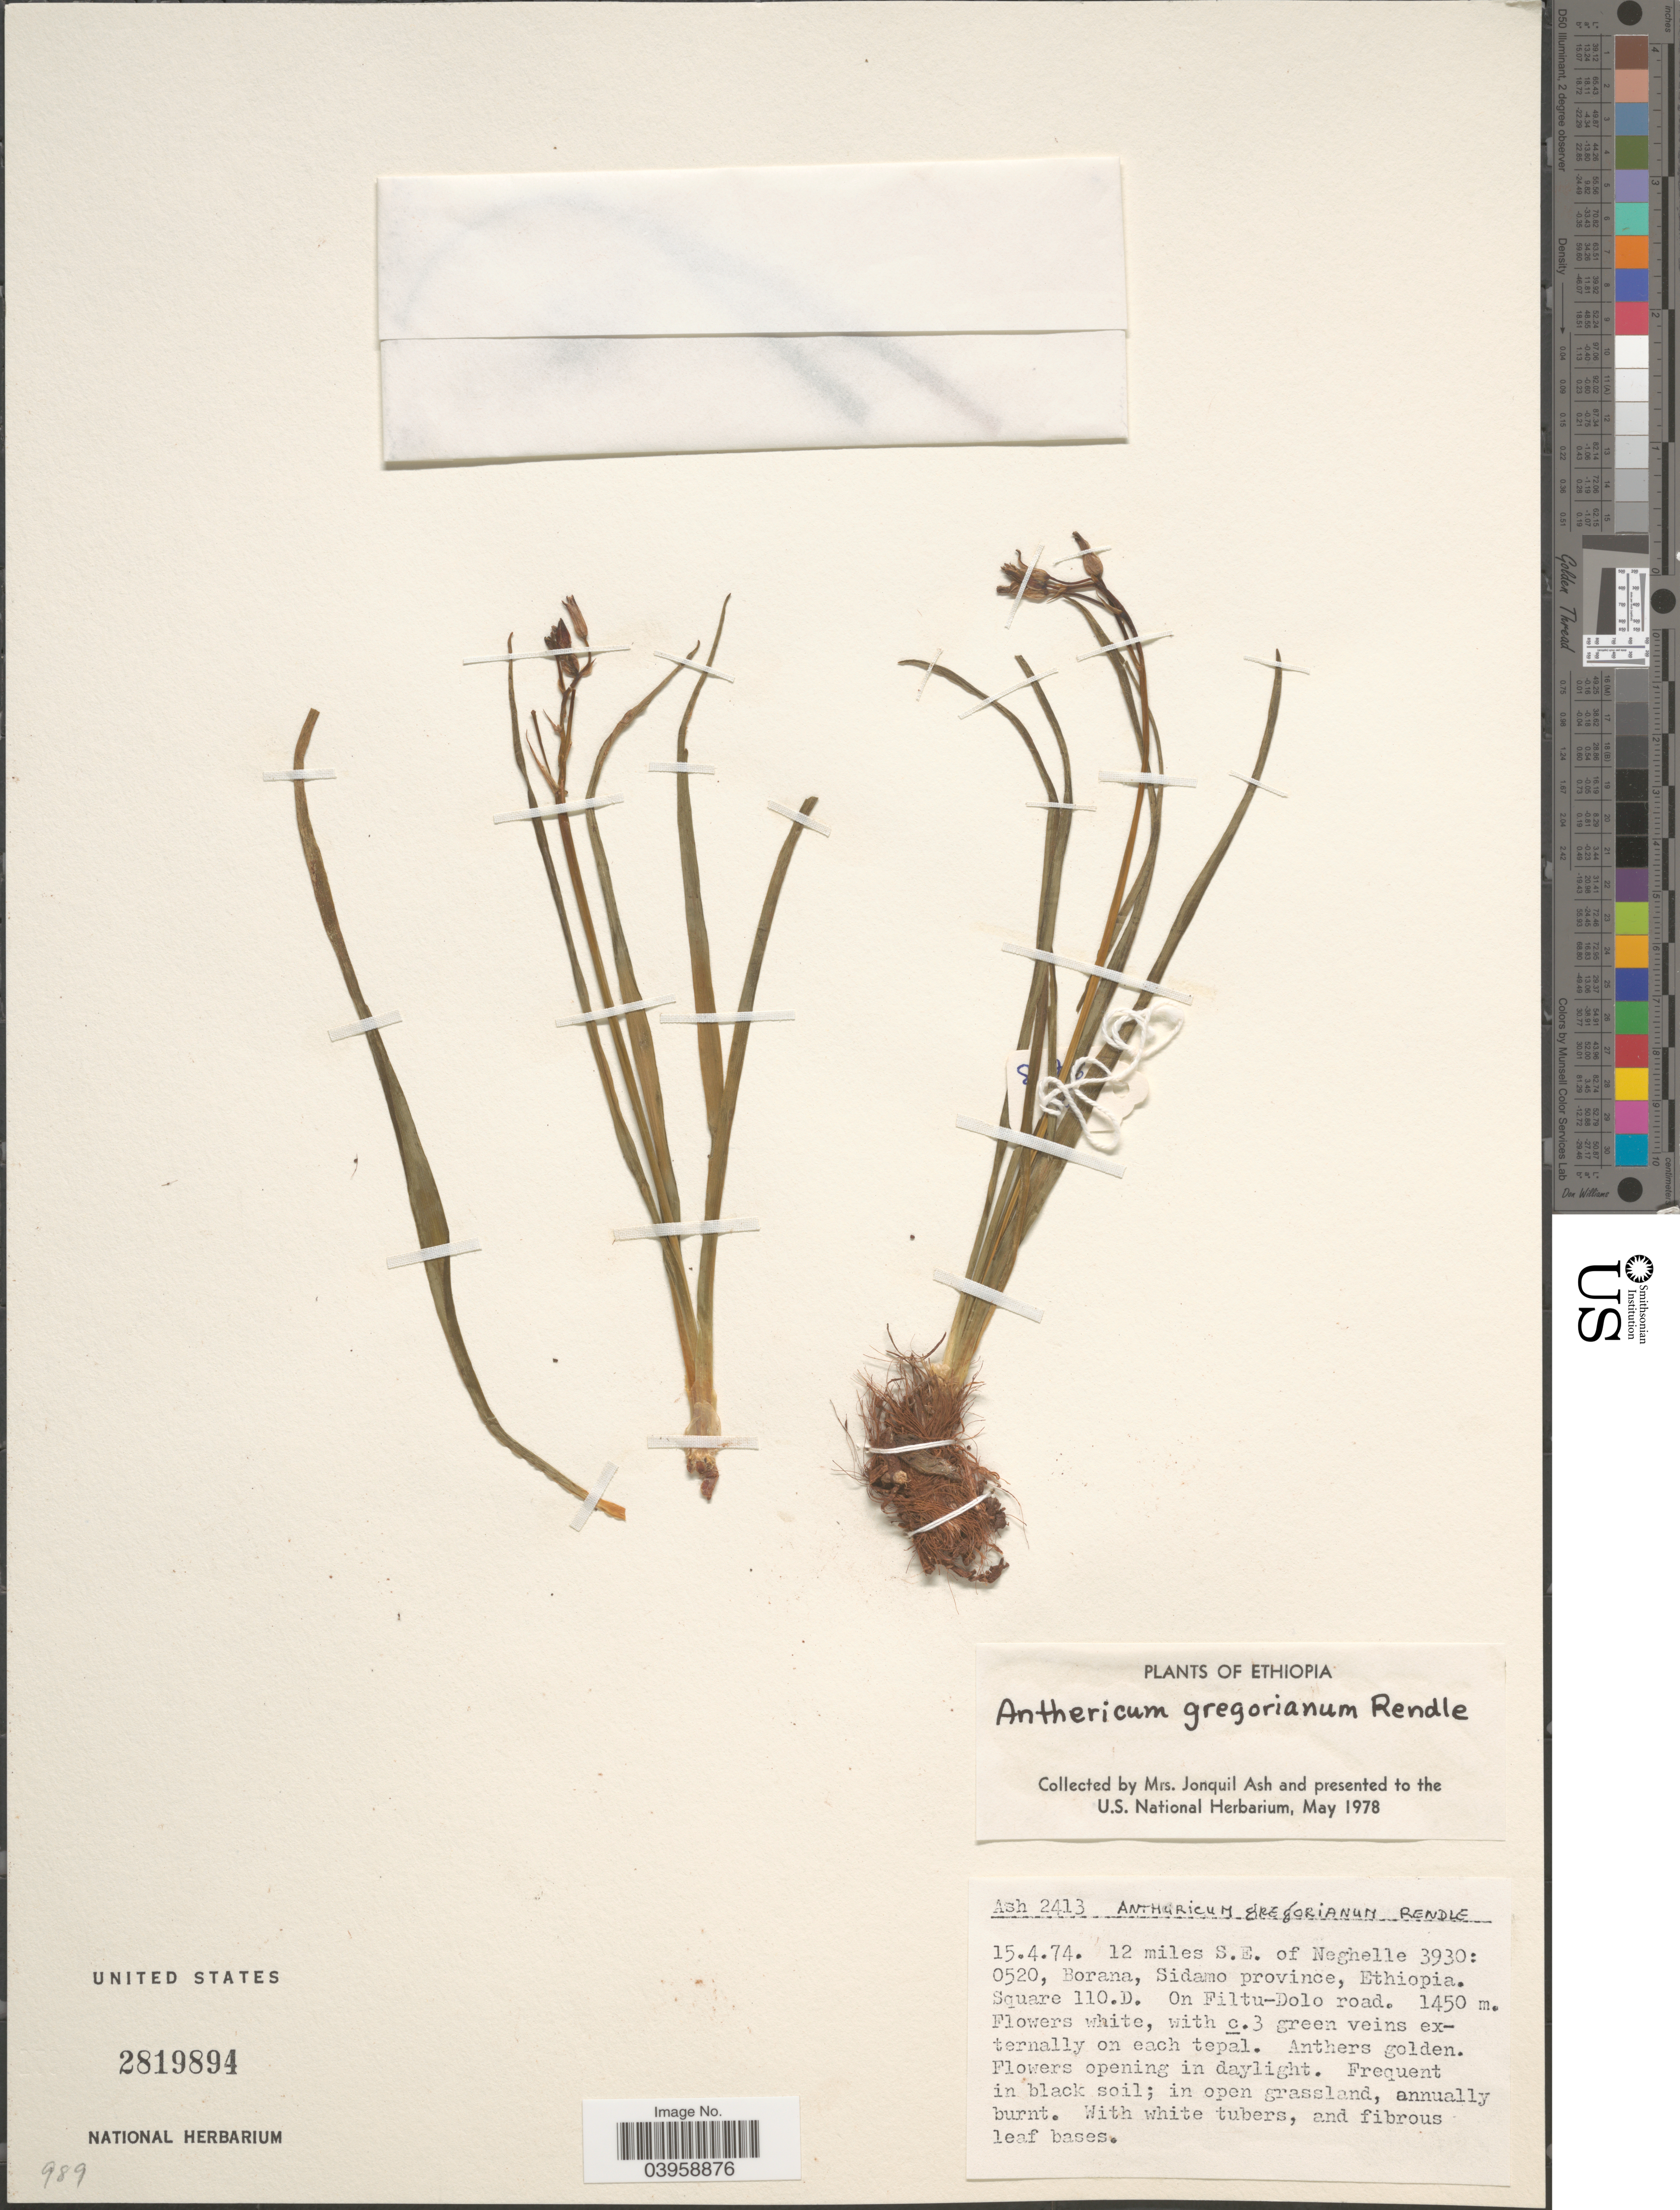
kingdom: Plantae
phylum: Tracheophyta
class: Liliopsida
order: Asparagales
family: Asparagaceae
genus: Anthericum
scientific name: Anthericum gregorianum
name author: Rendle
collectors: J. Ash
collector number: Ash 2413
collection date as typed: Transcribed d/m/y: 15/4/74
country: Ethiopia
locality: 12 miles S.E. of Neghelle 3930:0520, Borana, Sidamo province. Square 110.D. On Filtu-Dolo road.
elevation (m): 1450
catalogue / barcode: US 2819894